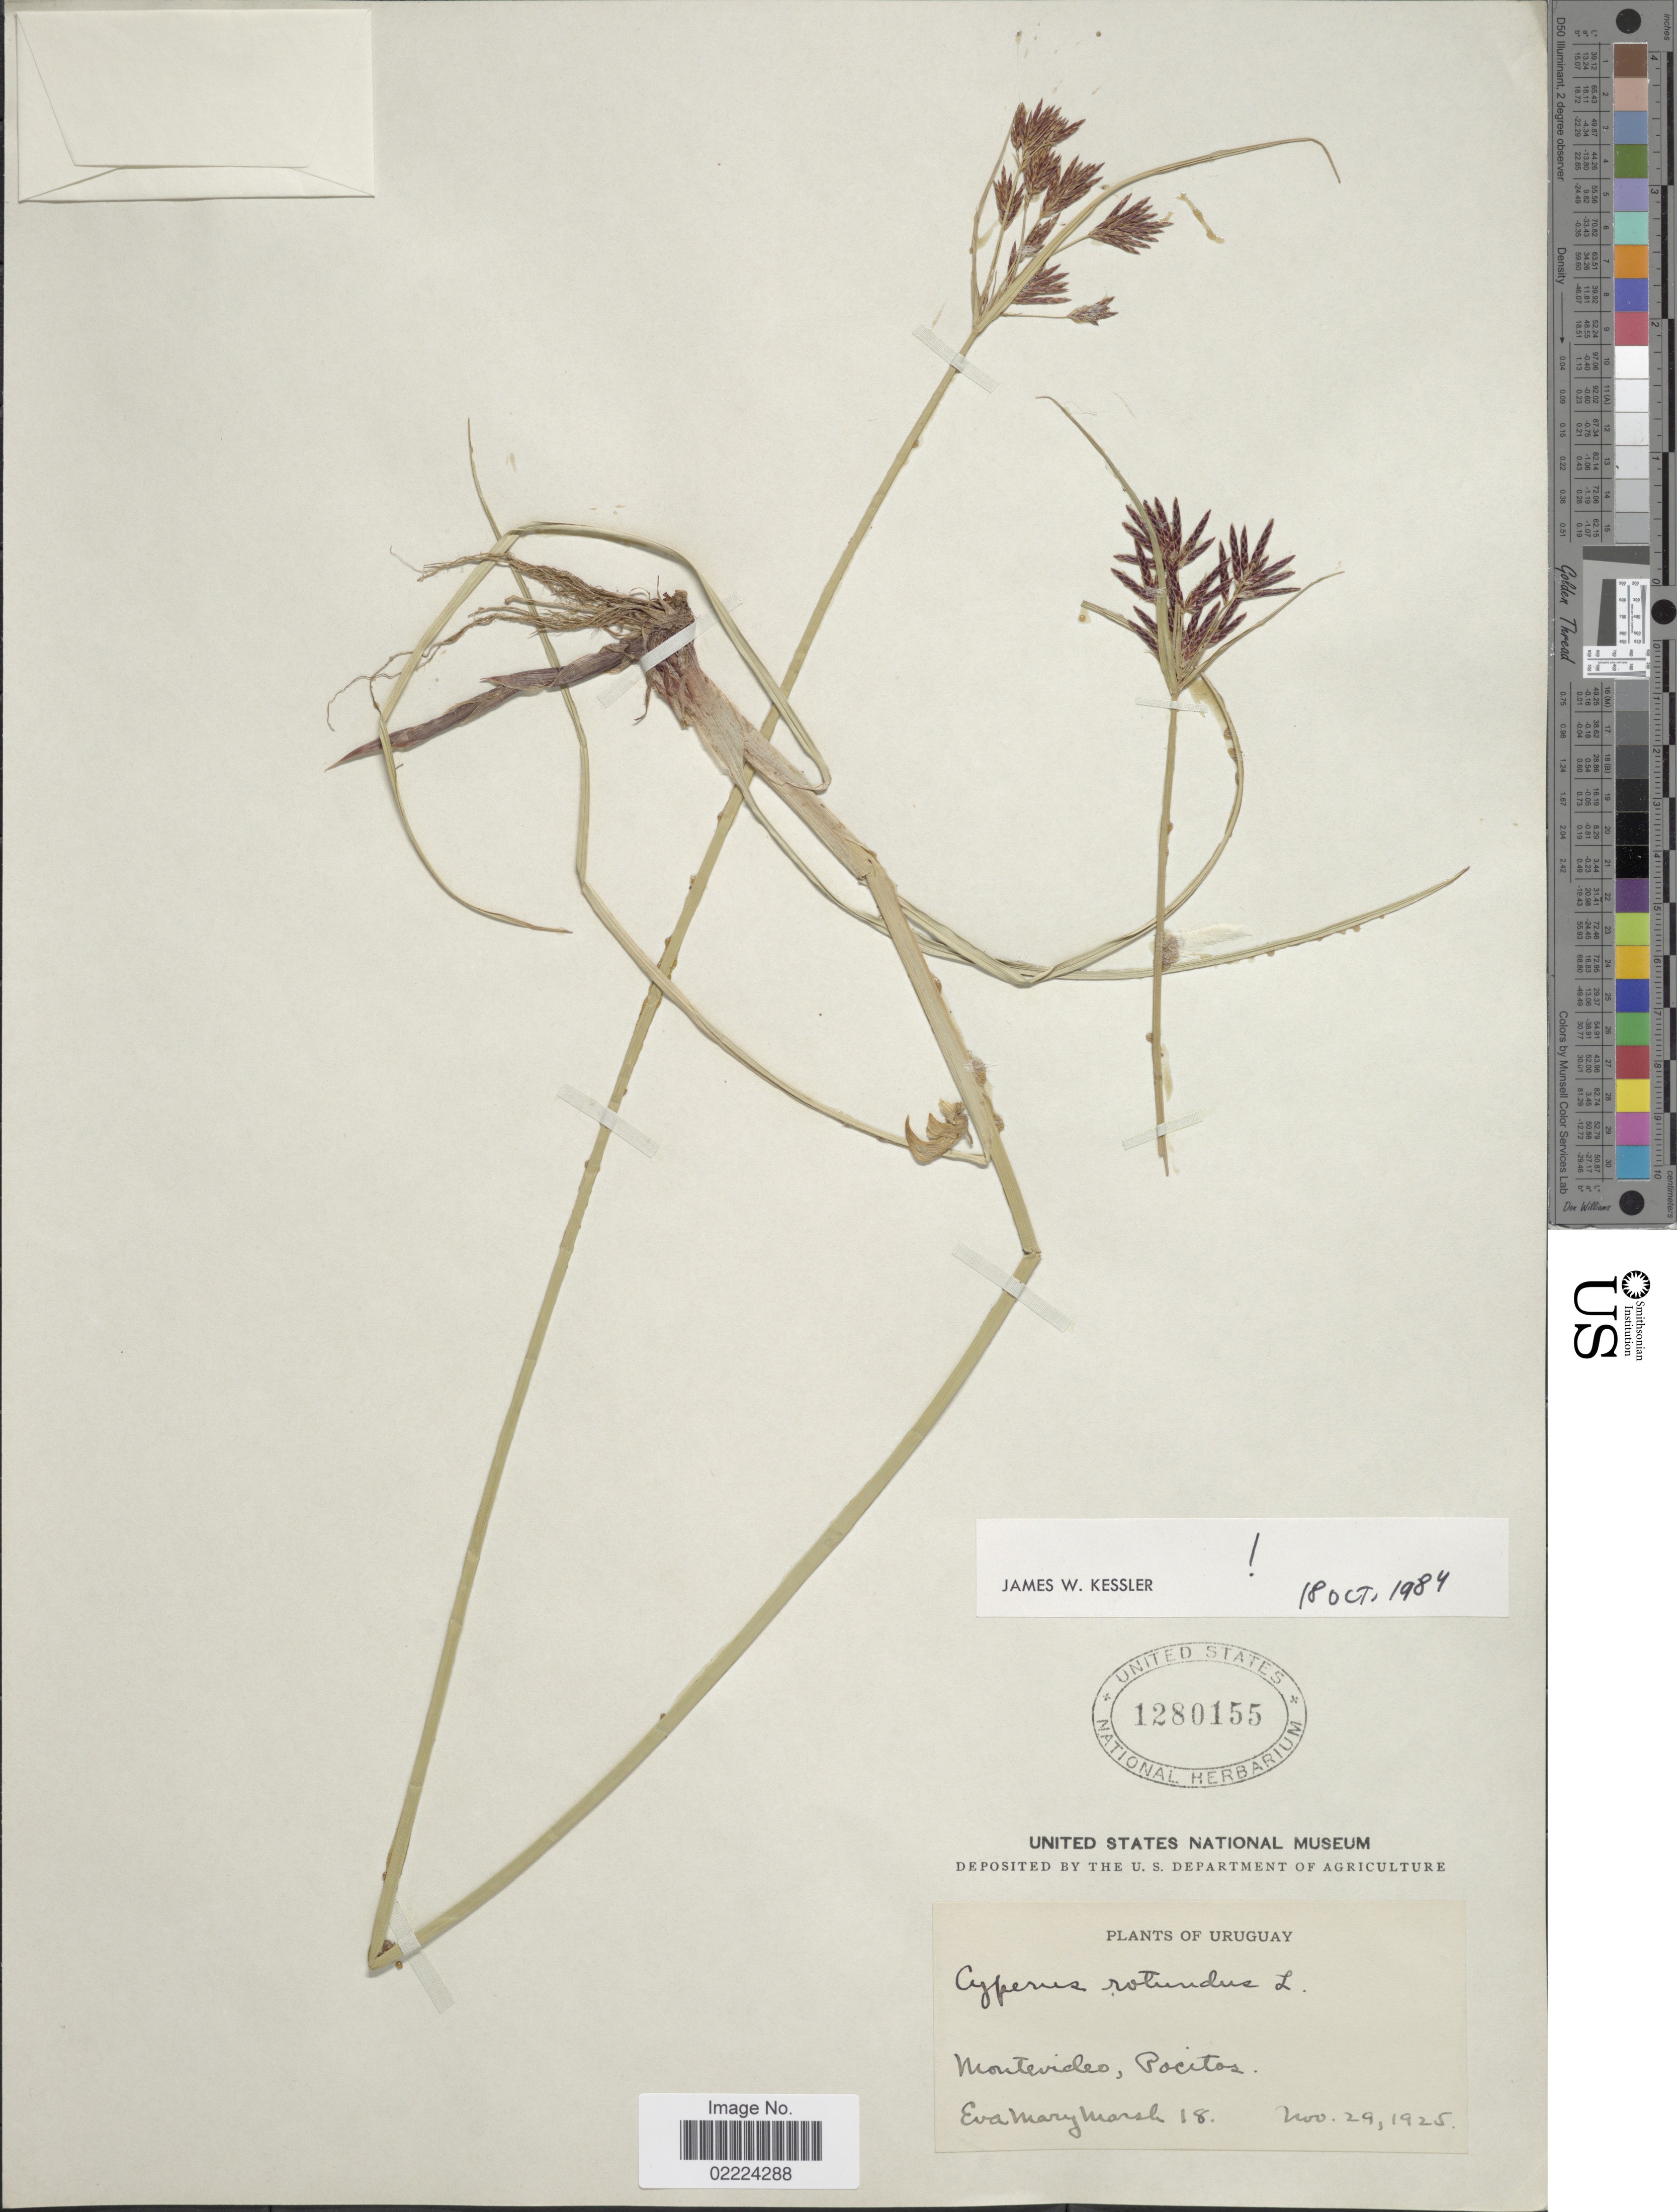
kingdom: Plantae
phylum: Tracheophyta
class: Liliopsida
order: Poales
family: Cyperaceae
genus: Cyperus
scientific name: Cyperus rotundus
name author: L.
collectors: E. Marsh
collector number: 18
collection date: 1925-11-29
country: Uruguay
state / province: Montevideo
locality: Montevideo, Pocitos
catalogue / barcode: US 1280155